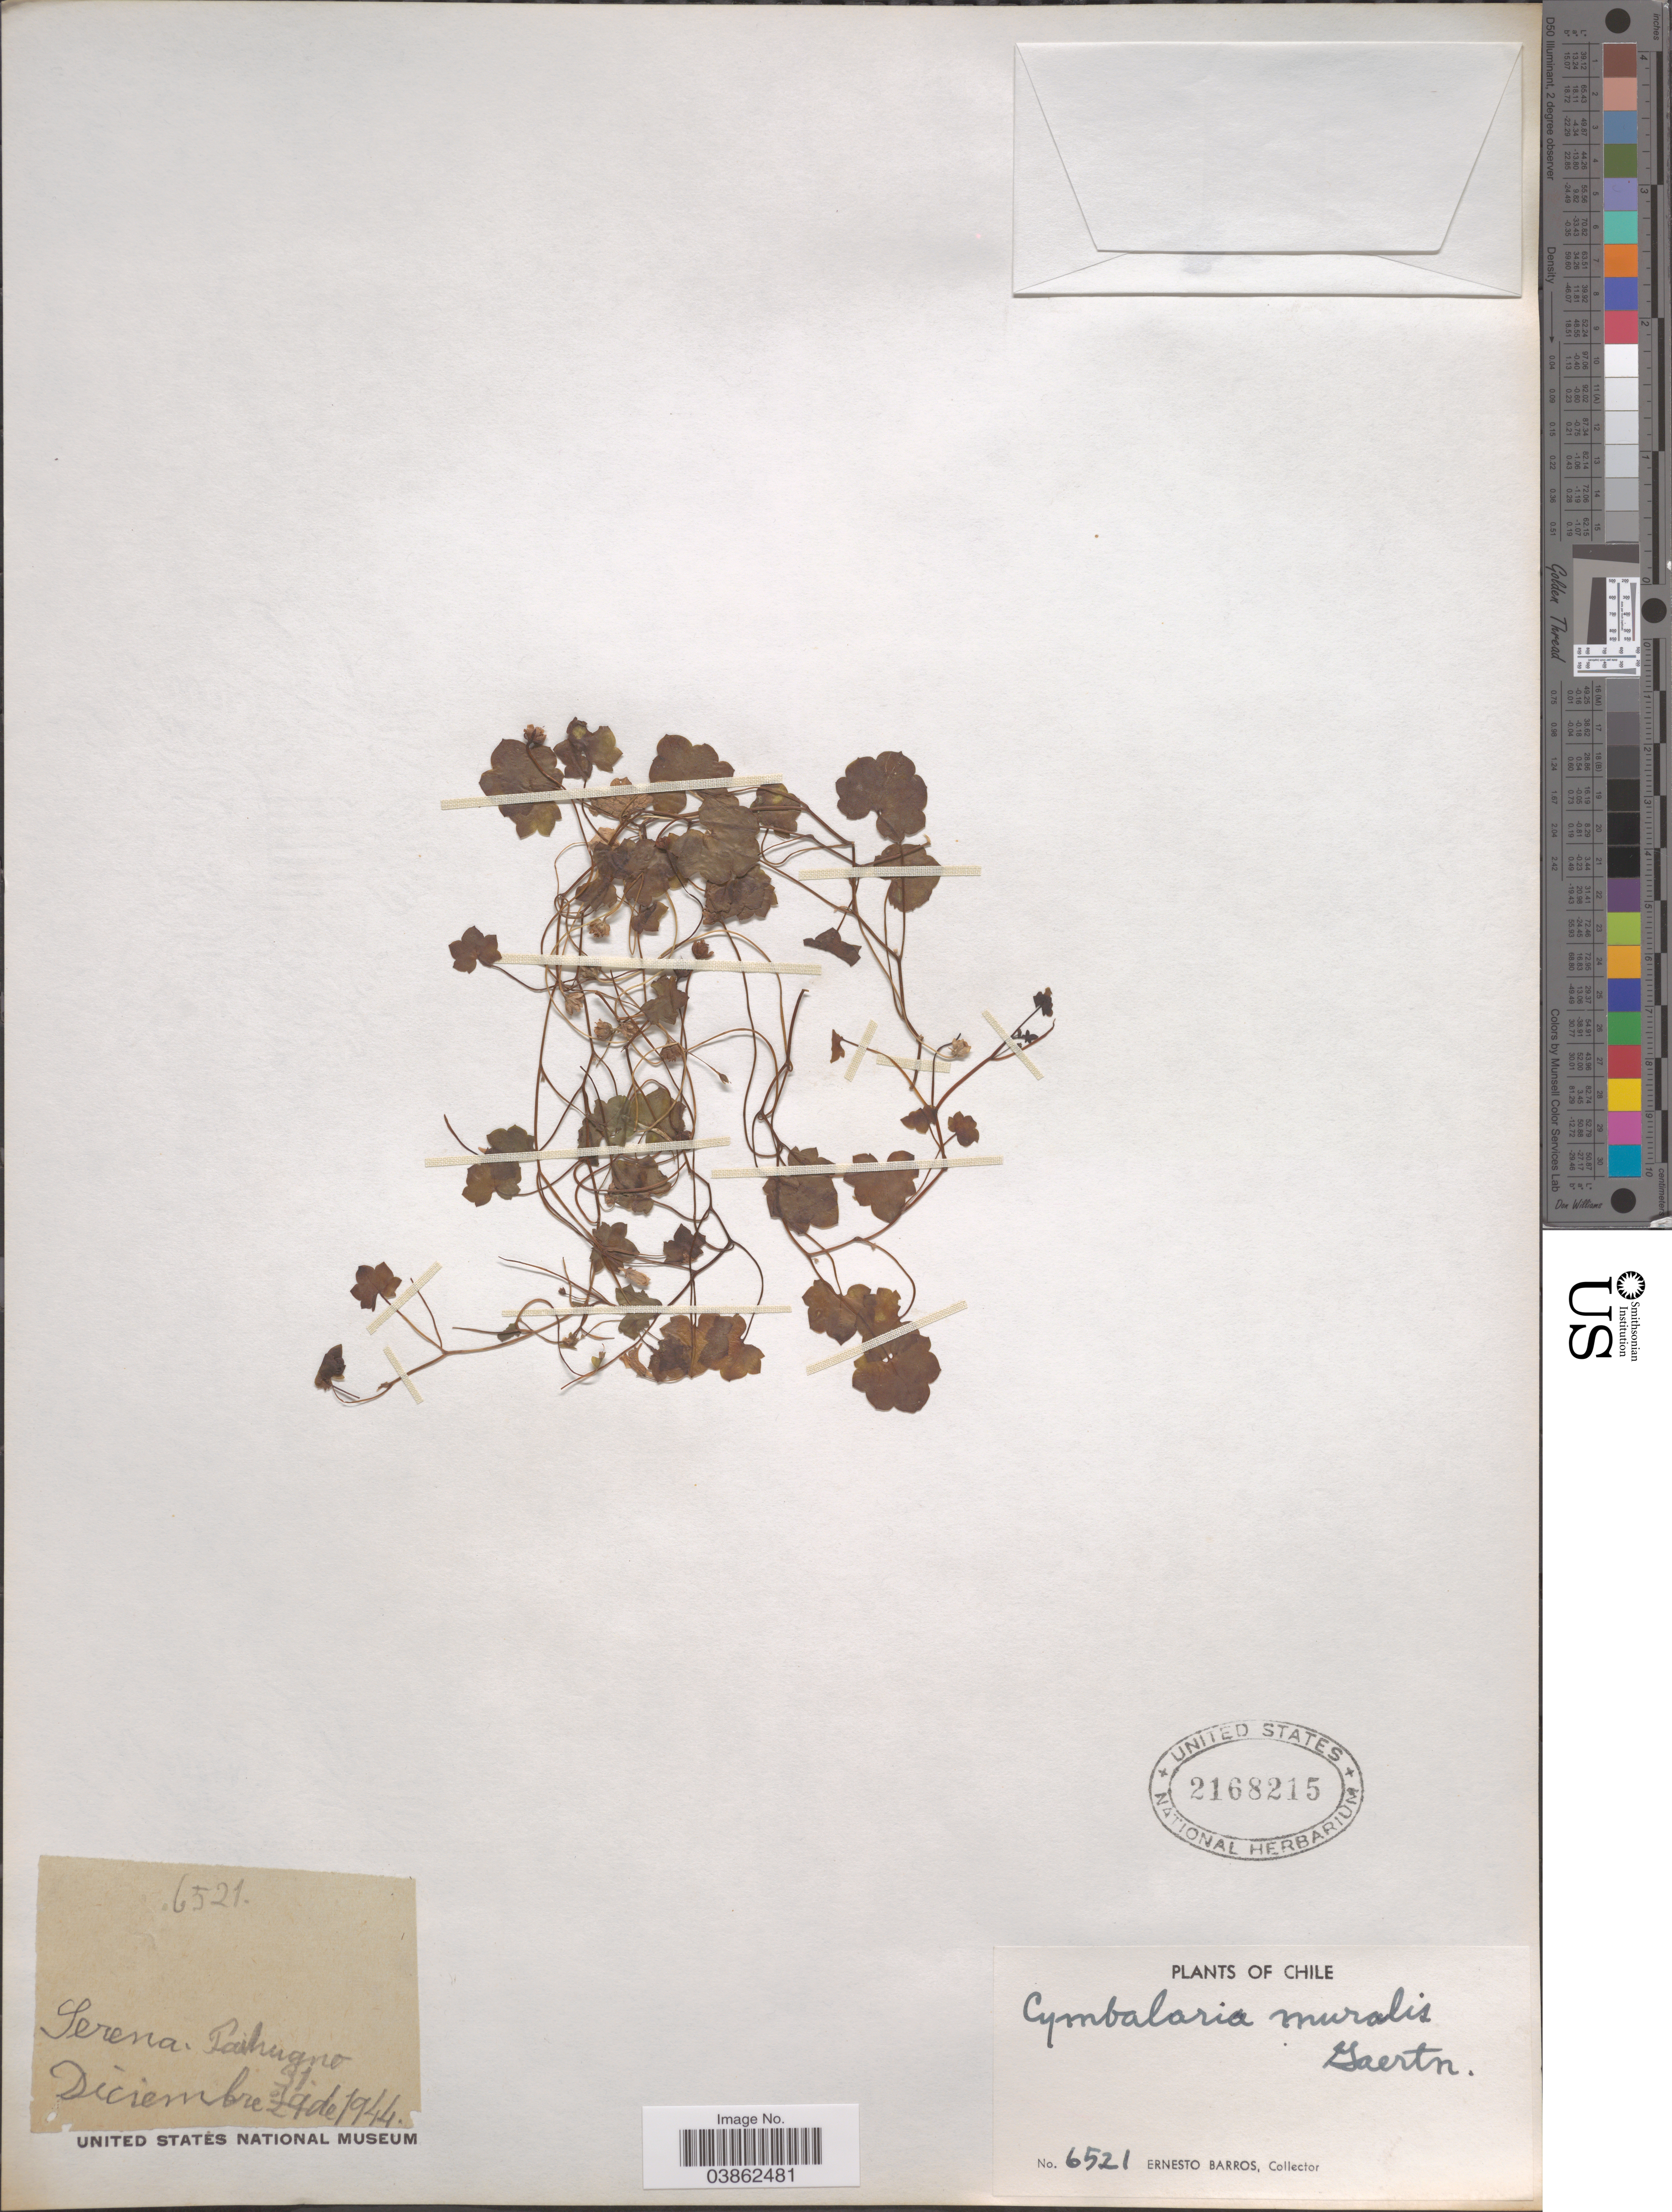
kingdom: Plantae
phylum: Tracheophyta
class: Magnoliopsida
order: Lamiales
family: Plantaginaceae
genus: Cymbalaria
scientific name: Cymbalaria muralis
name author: Gaertn. et al.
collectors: E. Barros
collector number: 6521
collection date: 1944-12-31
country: Chile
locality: Terena Paihugno.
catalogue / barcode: US 2168215